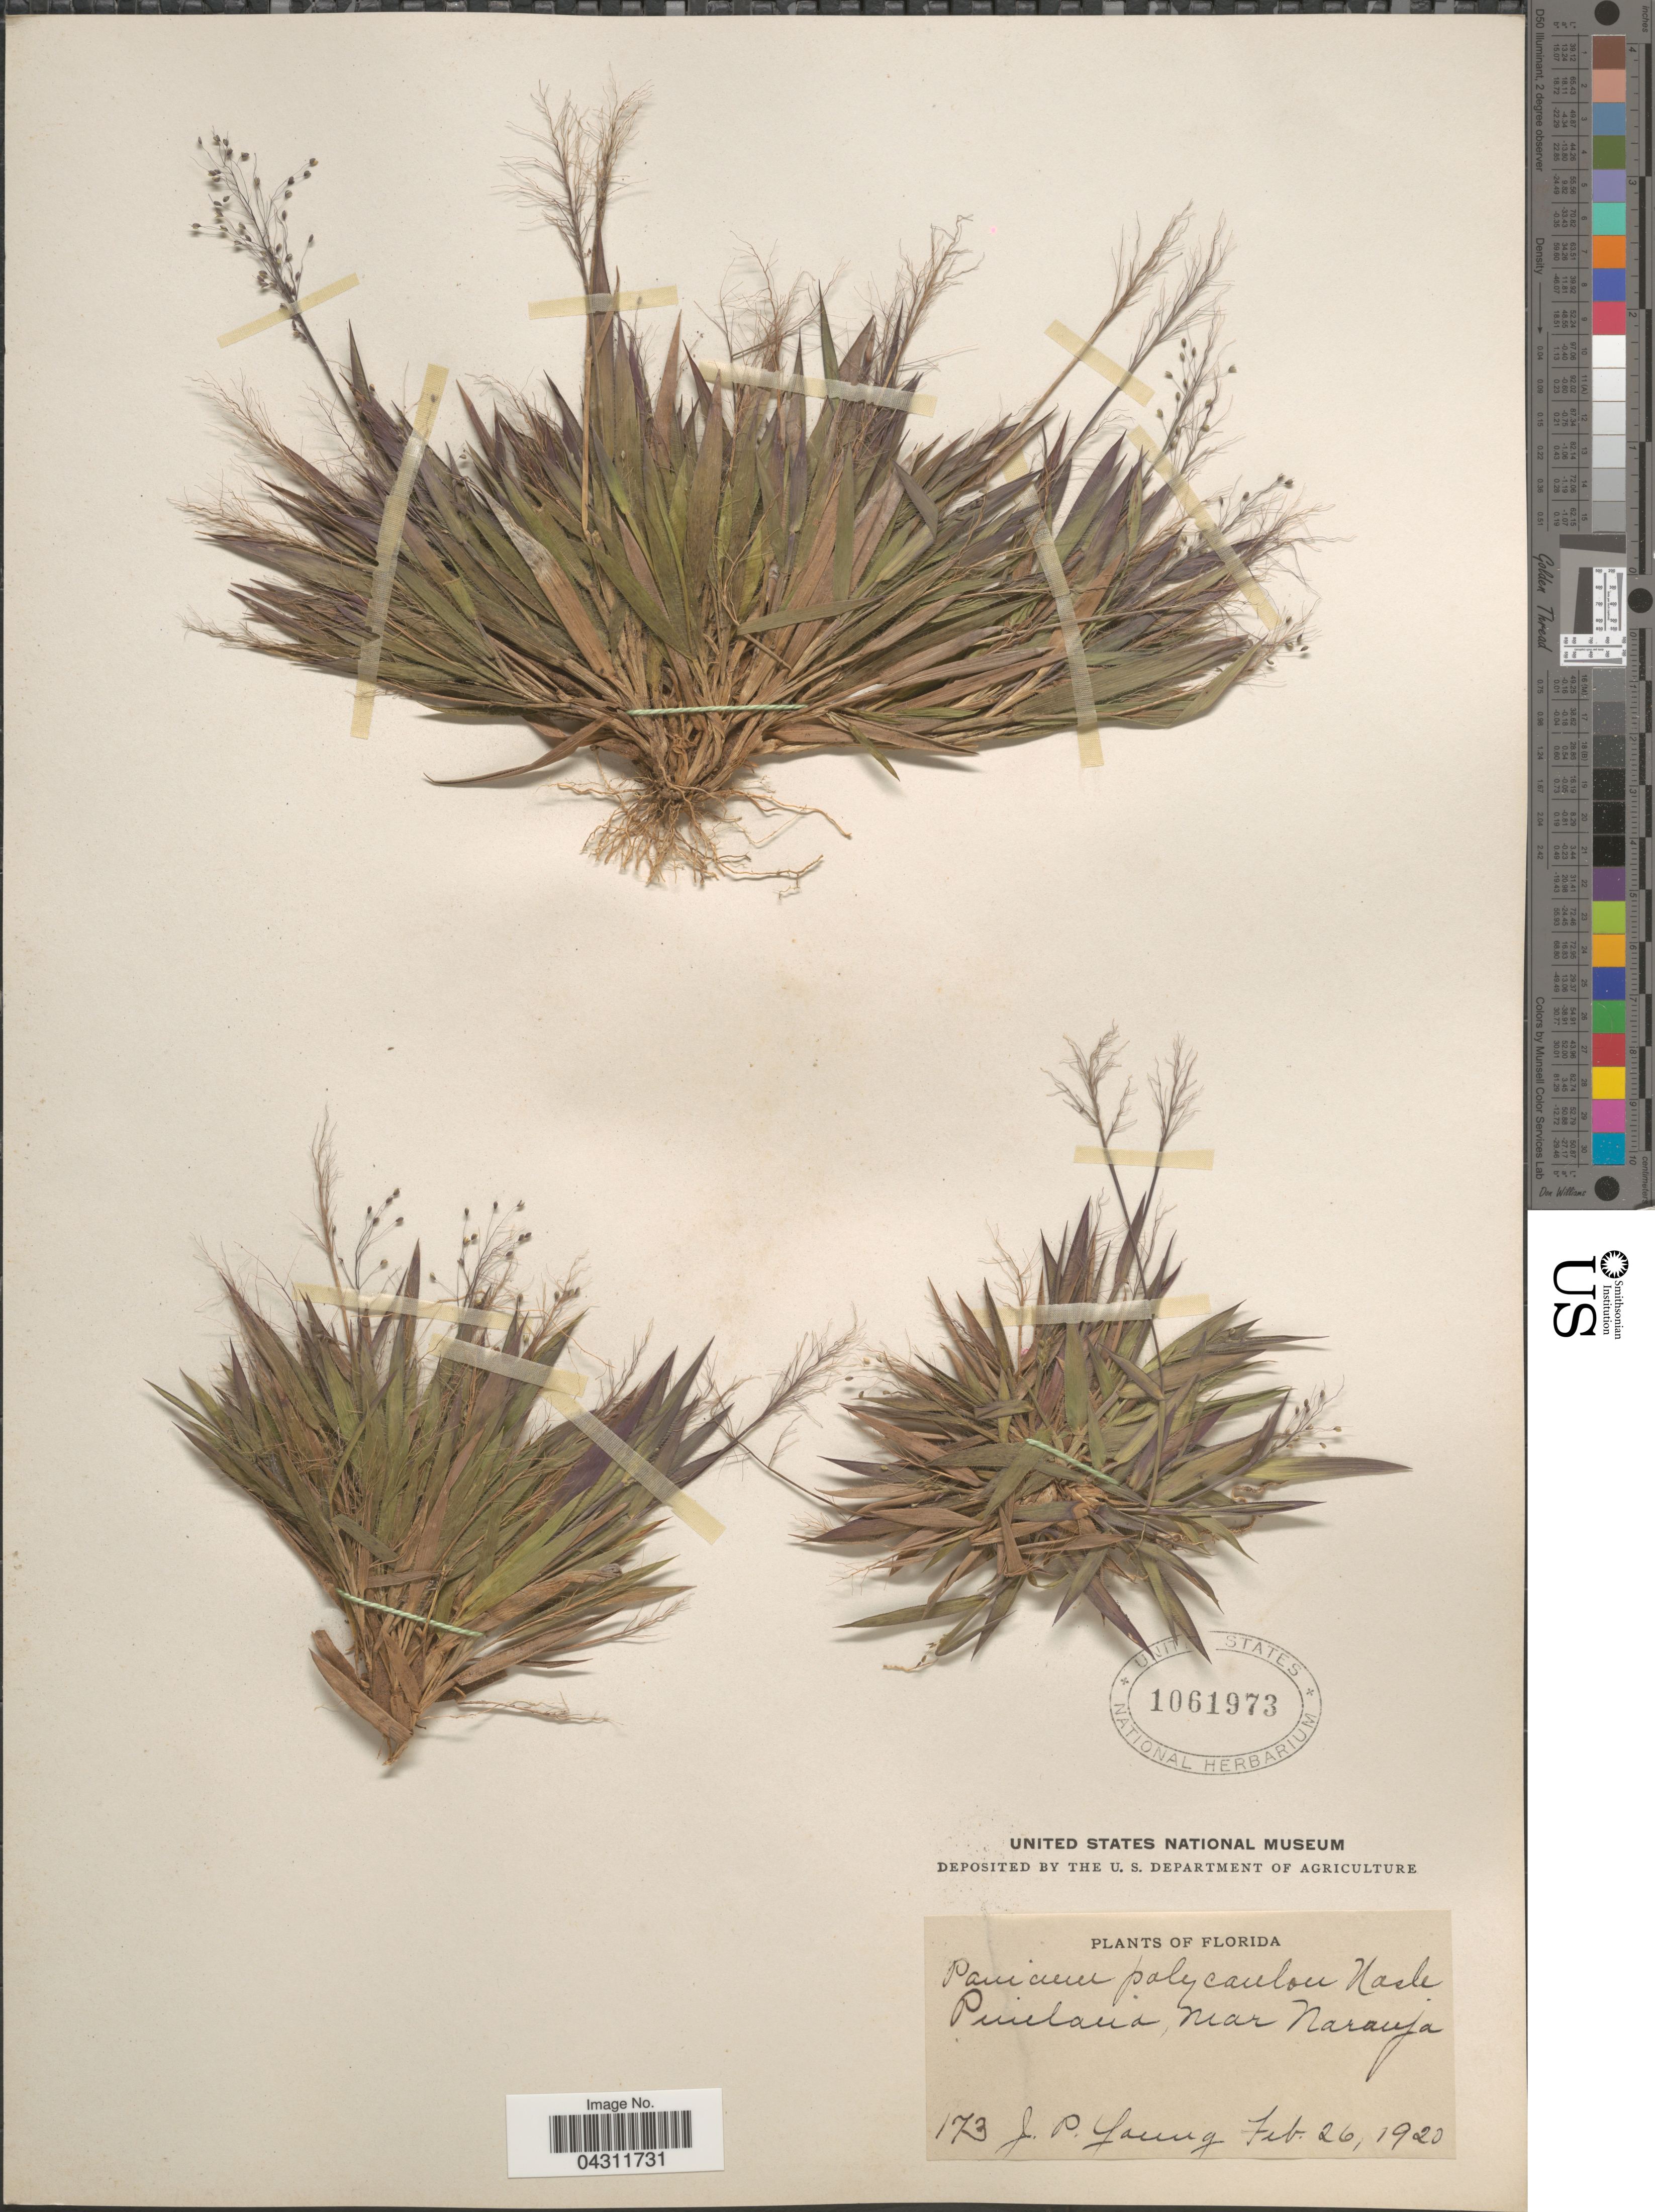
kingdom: Plantae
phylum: Tracheophyta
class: Liliopsida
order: Poales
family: Poaceae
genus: Dichanthelium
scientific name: Dichanthelium strigosum var. glabrescens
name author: (Griseb.) Freckmann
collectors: J. Joung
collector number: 173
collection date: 1920-02-26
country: United States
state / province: Florida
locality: Pineland, Near Naranja.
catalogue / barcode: US 1061973